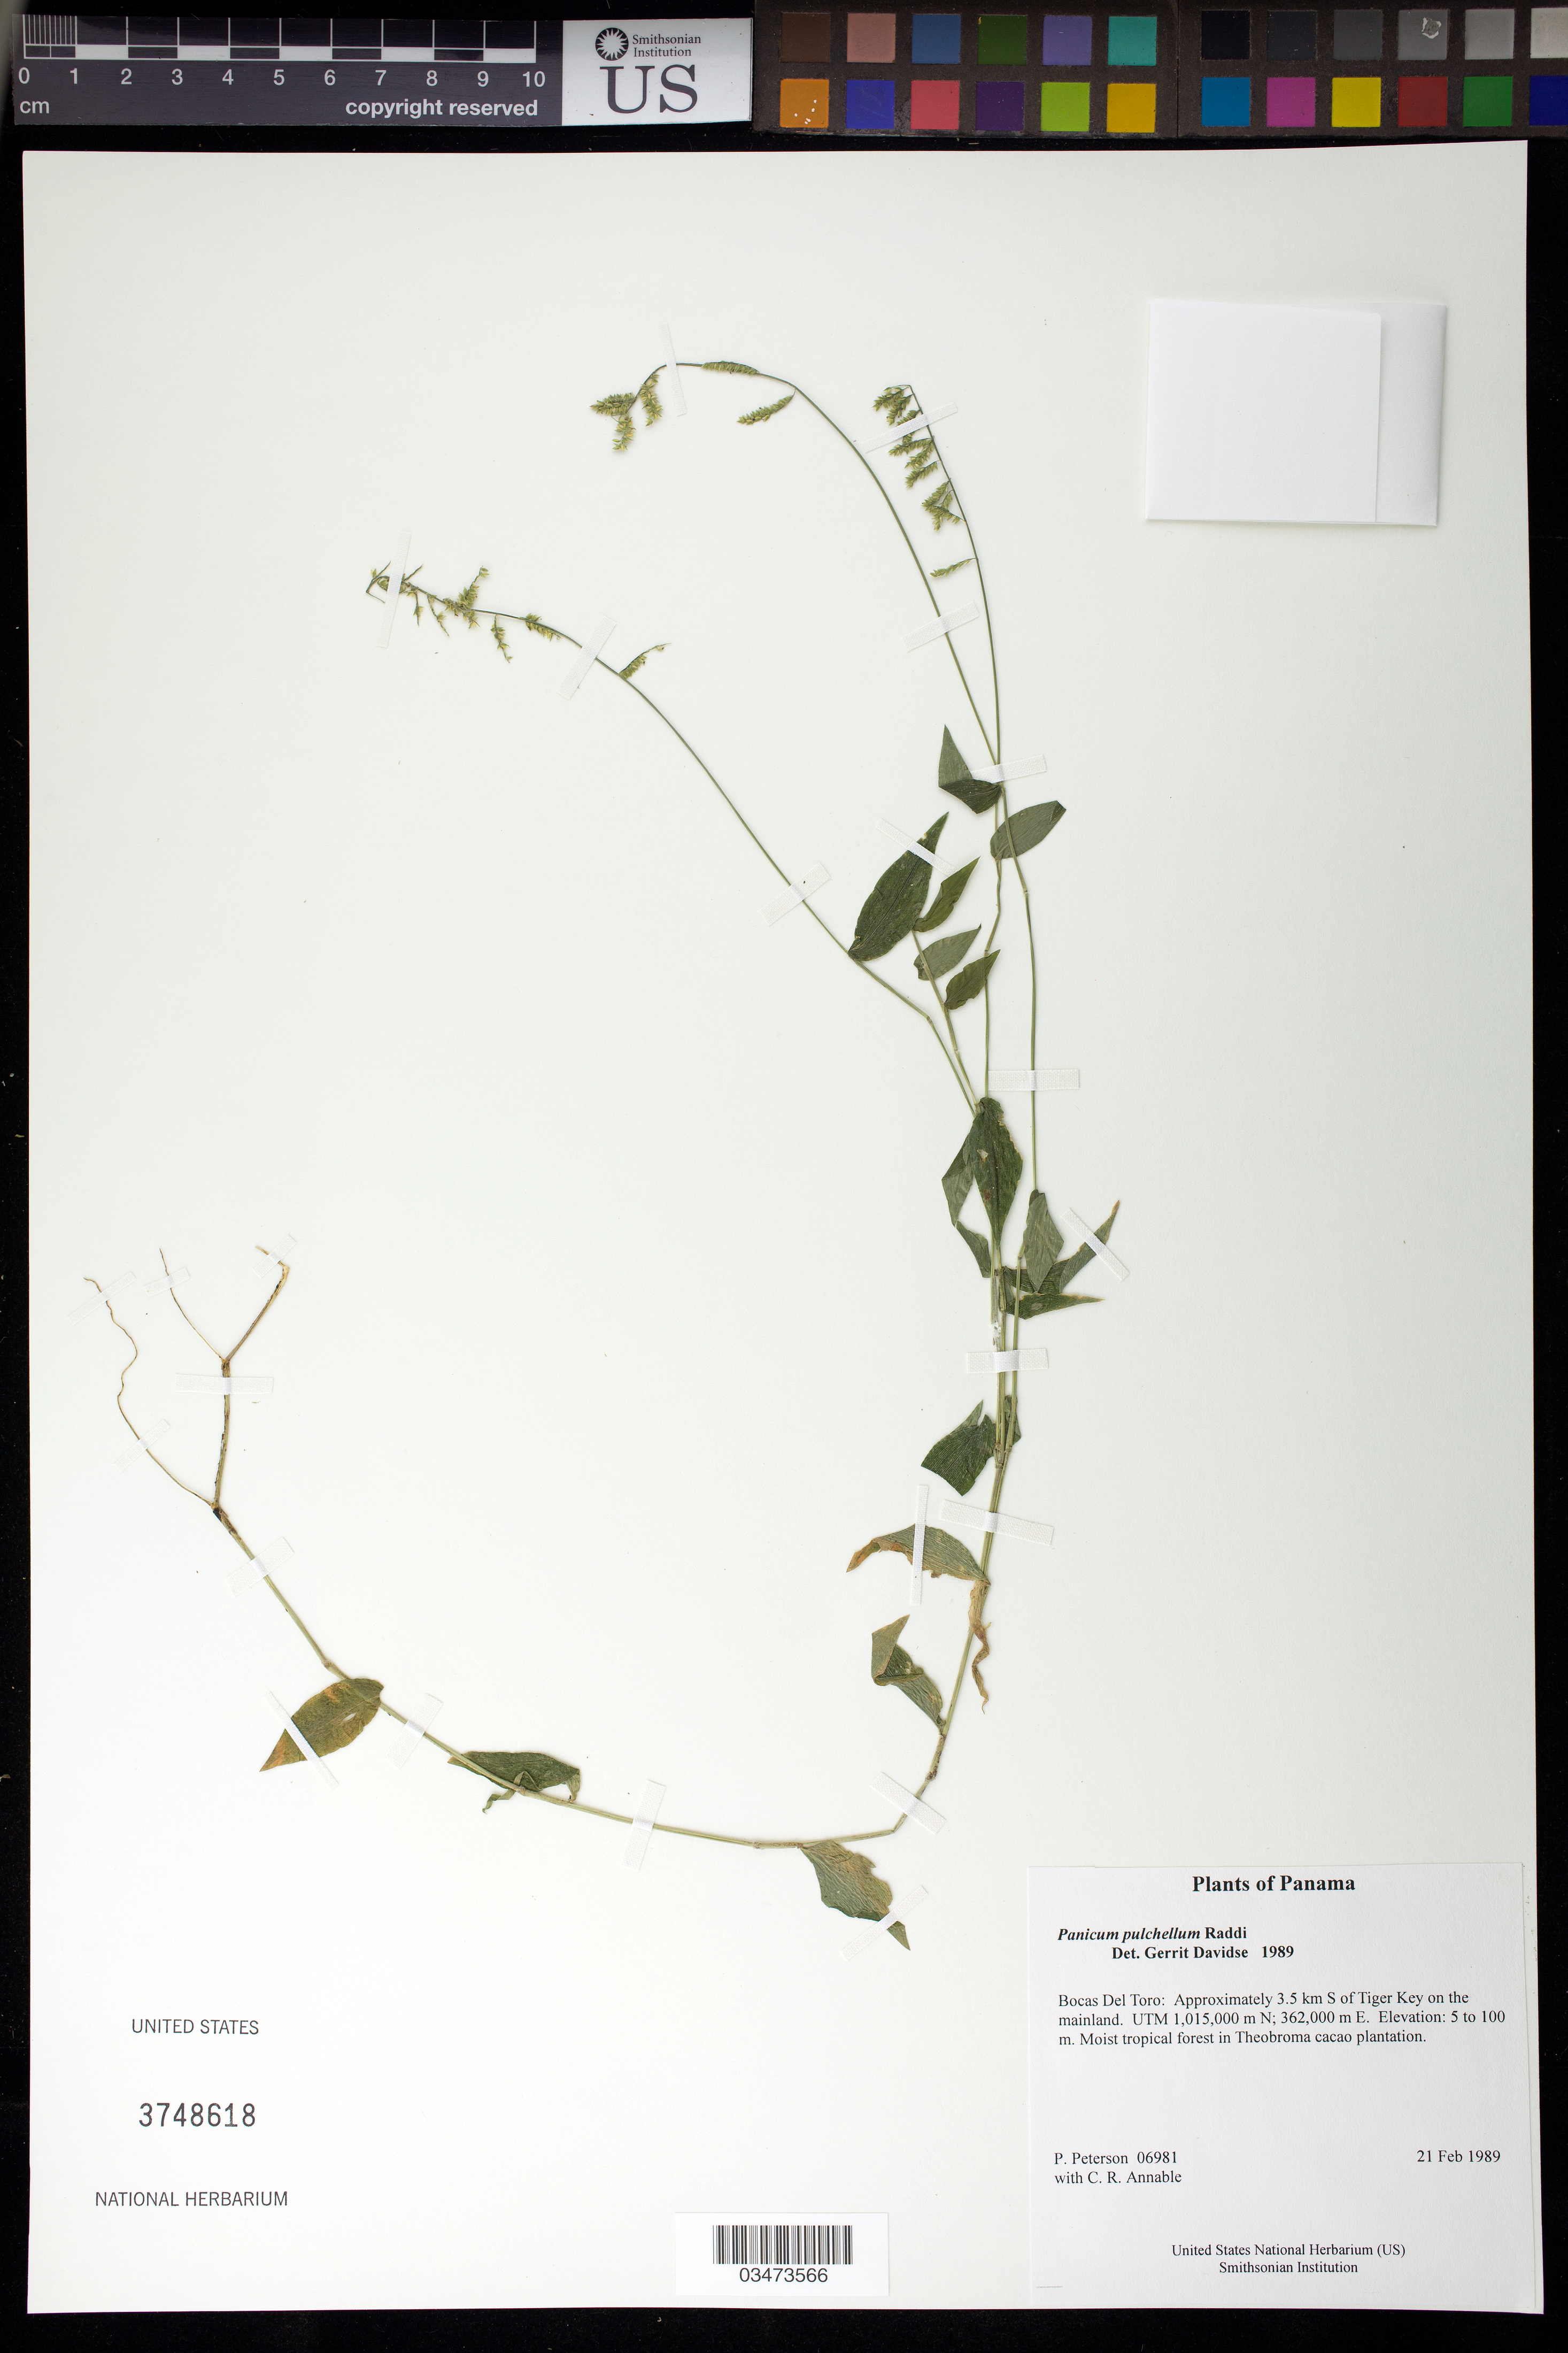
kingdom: Plantae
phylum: Tracheophyta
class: Liliopsida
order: Poales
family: Poaceae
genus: Panicum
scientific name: Panicum pulchellum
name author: Raddi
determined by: Davidse, Gerrit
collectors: P. M. Peterson & C. R. Annable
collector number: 06981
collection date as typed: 21 Feb 1989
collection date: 1989-02-21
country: Panama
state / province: Bocas del Toro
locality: Approximately 3.5 km S of Tiger Key on the mainland. UTM 1,015,000 m N; 362,000 m E.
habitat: Moist tropical forest in Theobroma cacao plantation.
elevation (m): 5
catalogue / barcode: US 3748618